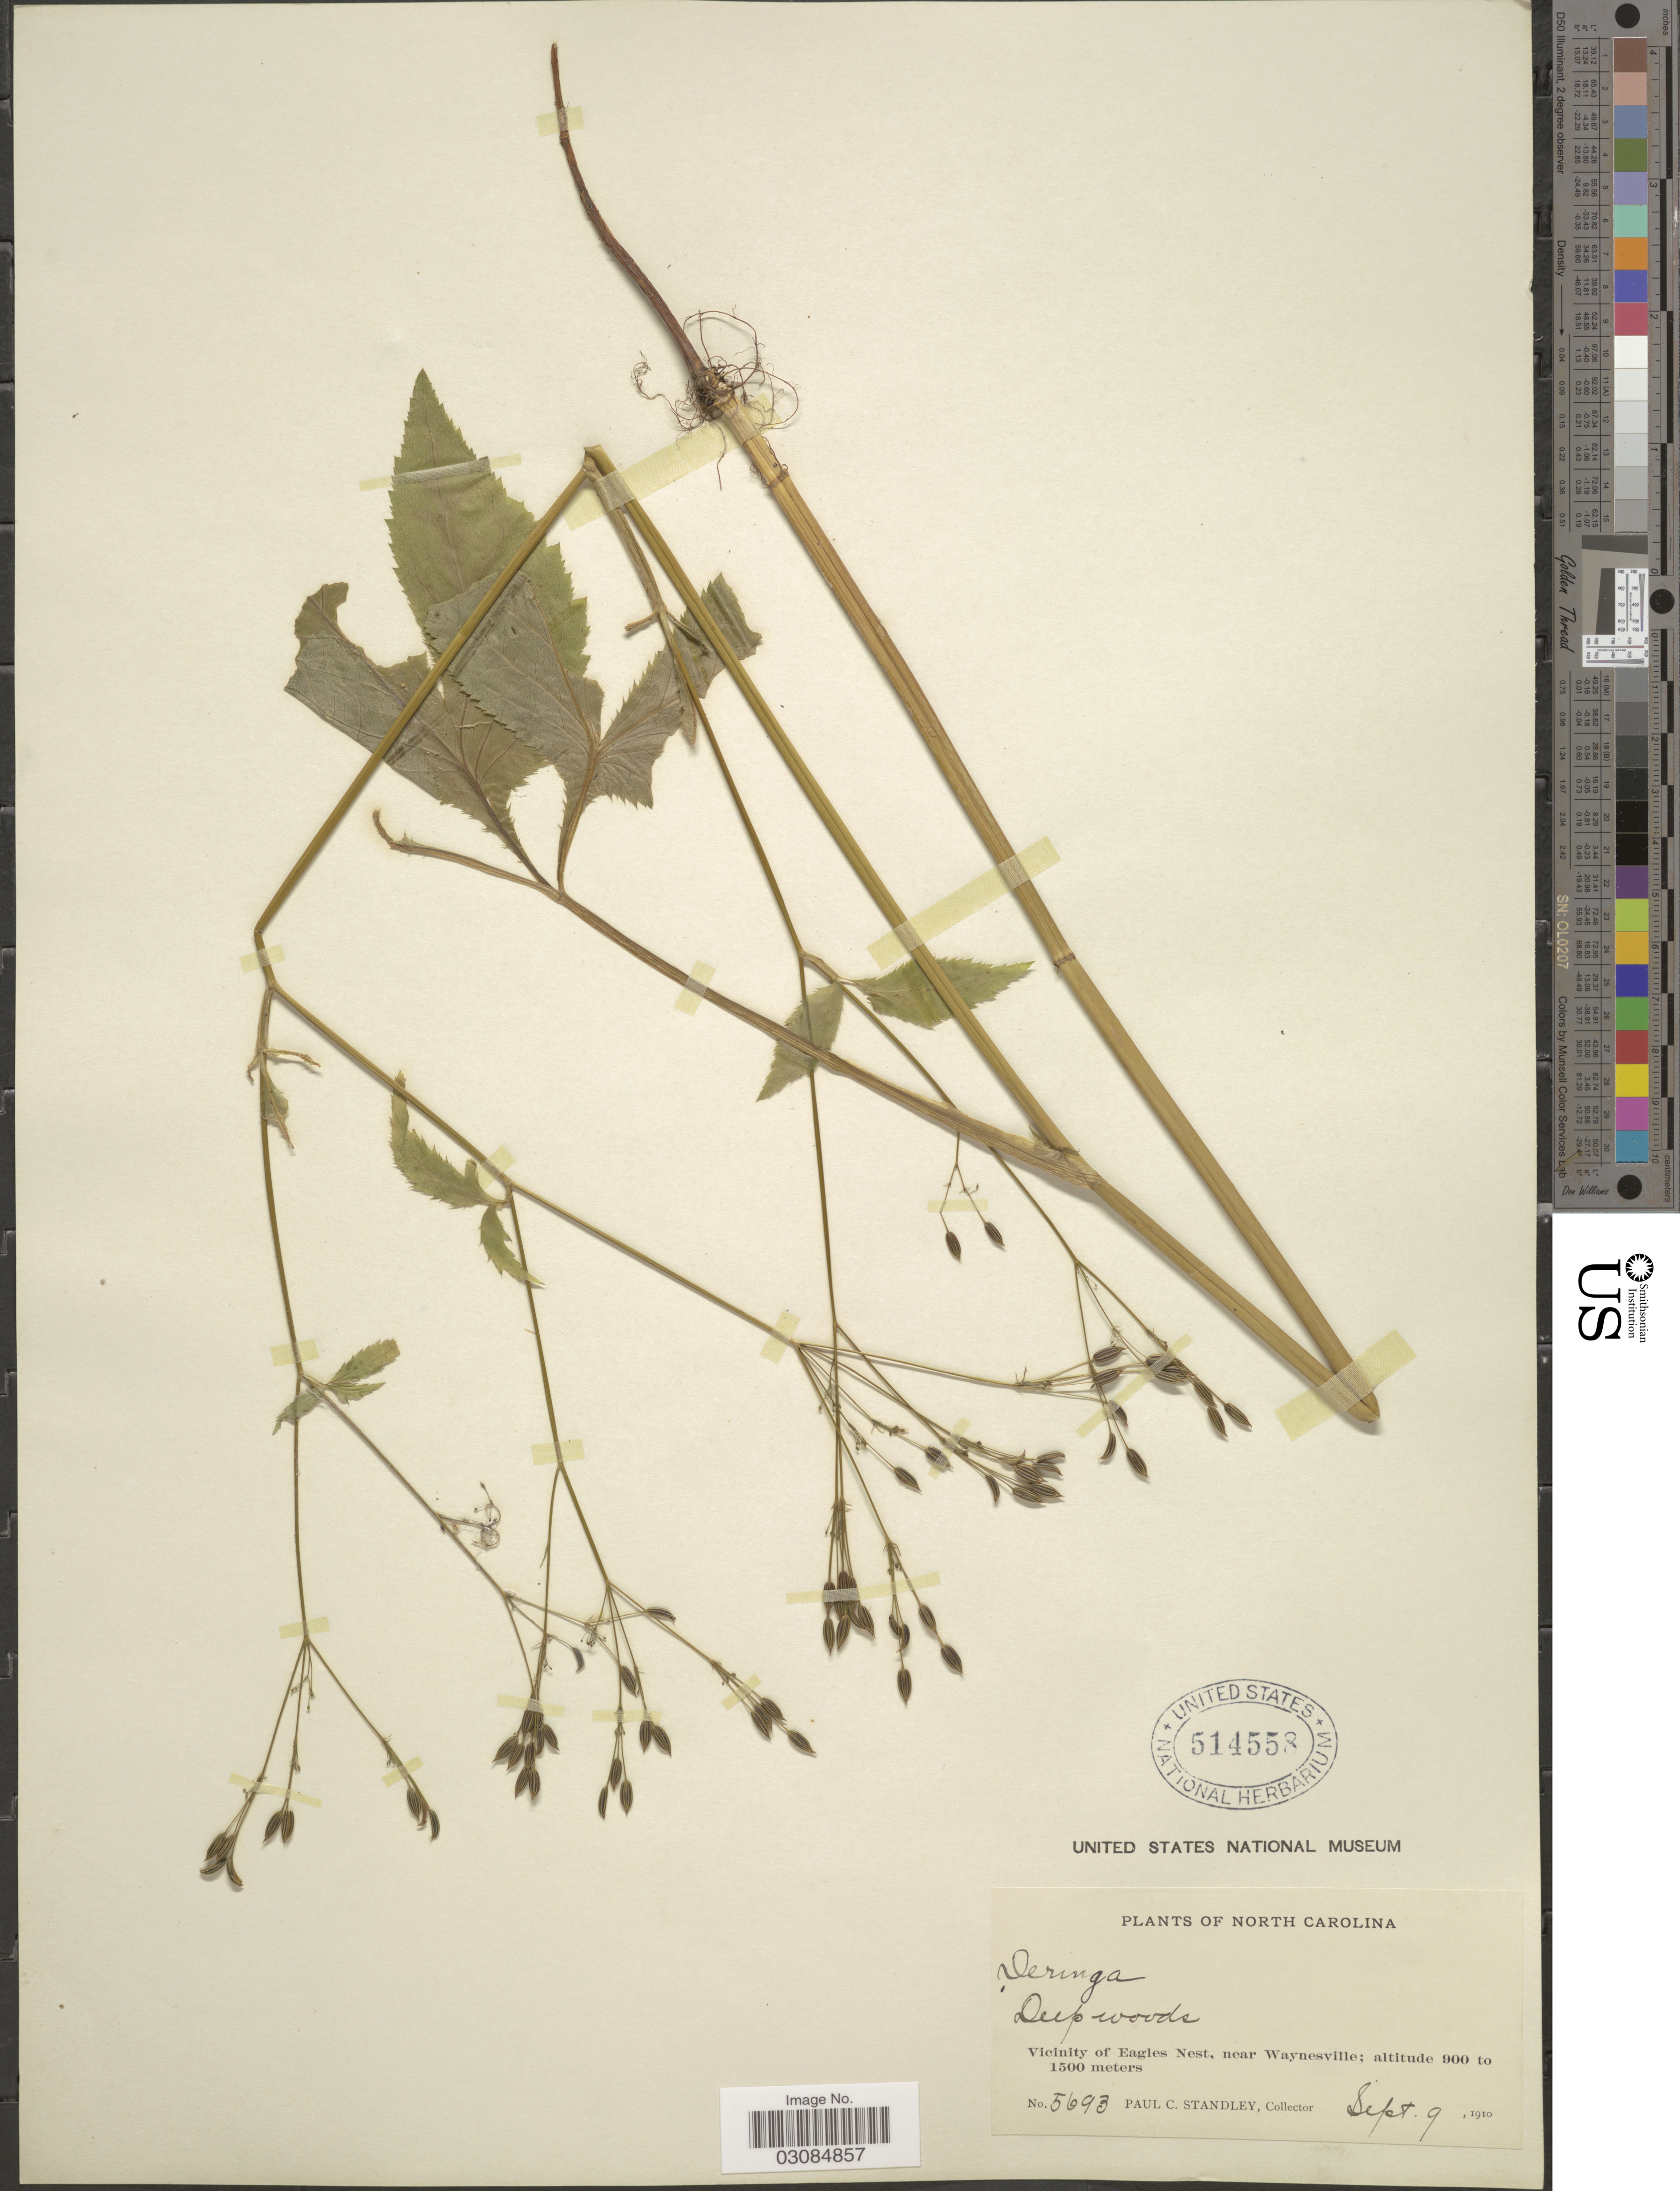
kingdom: Plantae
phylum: Tracheophyta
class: Magnoliopsida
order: Apiales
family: Apiaceae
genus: Cryptotaenia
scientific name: Cryptotaenia canadensis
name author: (L.) DC.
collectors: P. C. Standley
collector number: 5693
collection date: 1910-09-09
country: United States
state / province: North Carolina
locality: Vicinity of Eagles Nest, near Waynesville.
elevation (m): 900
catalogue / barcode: US 514558